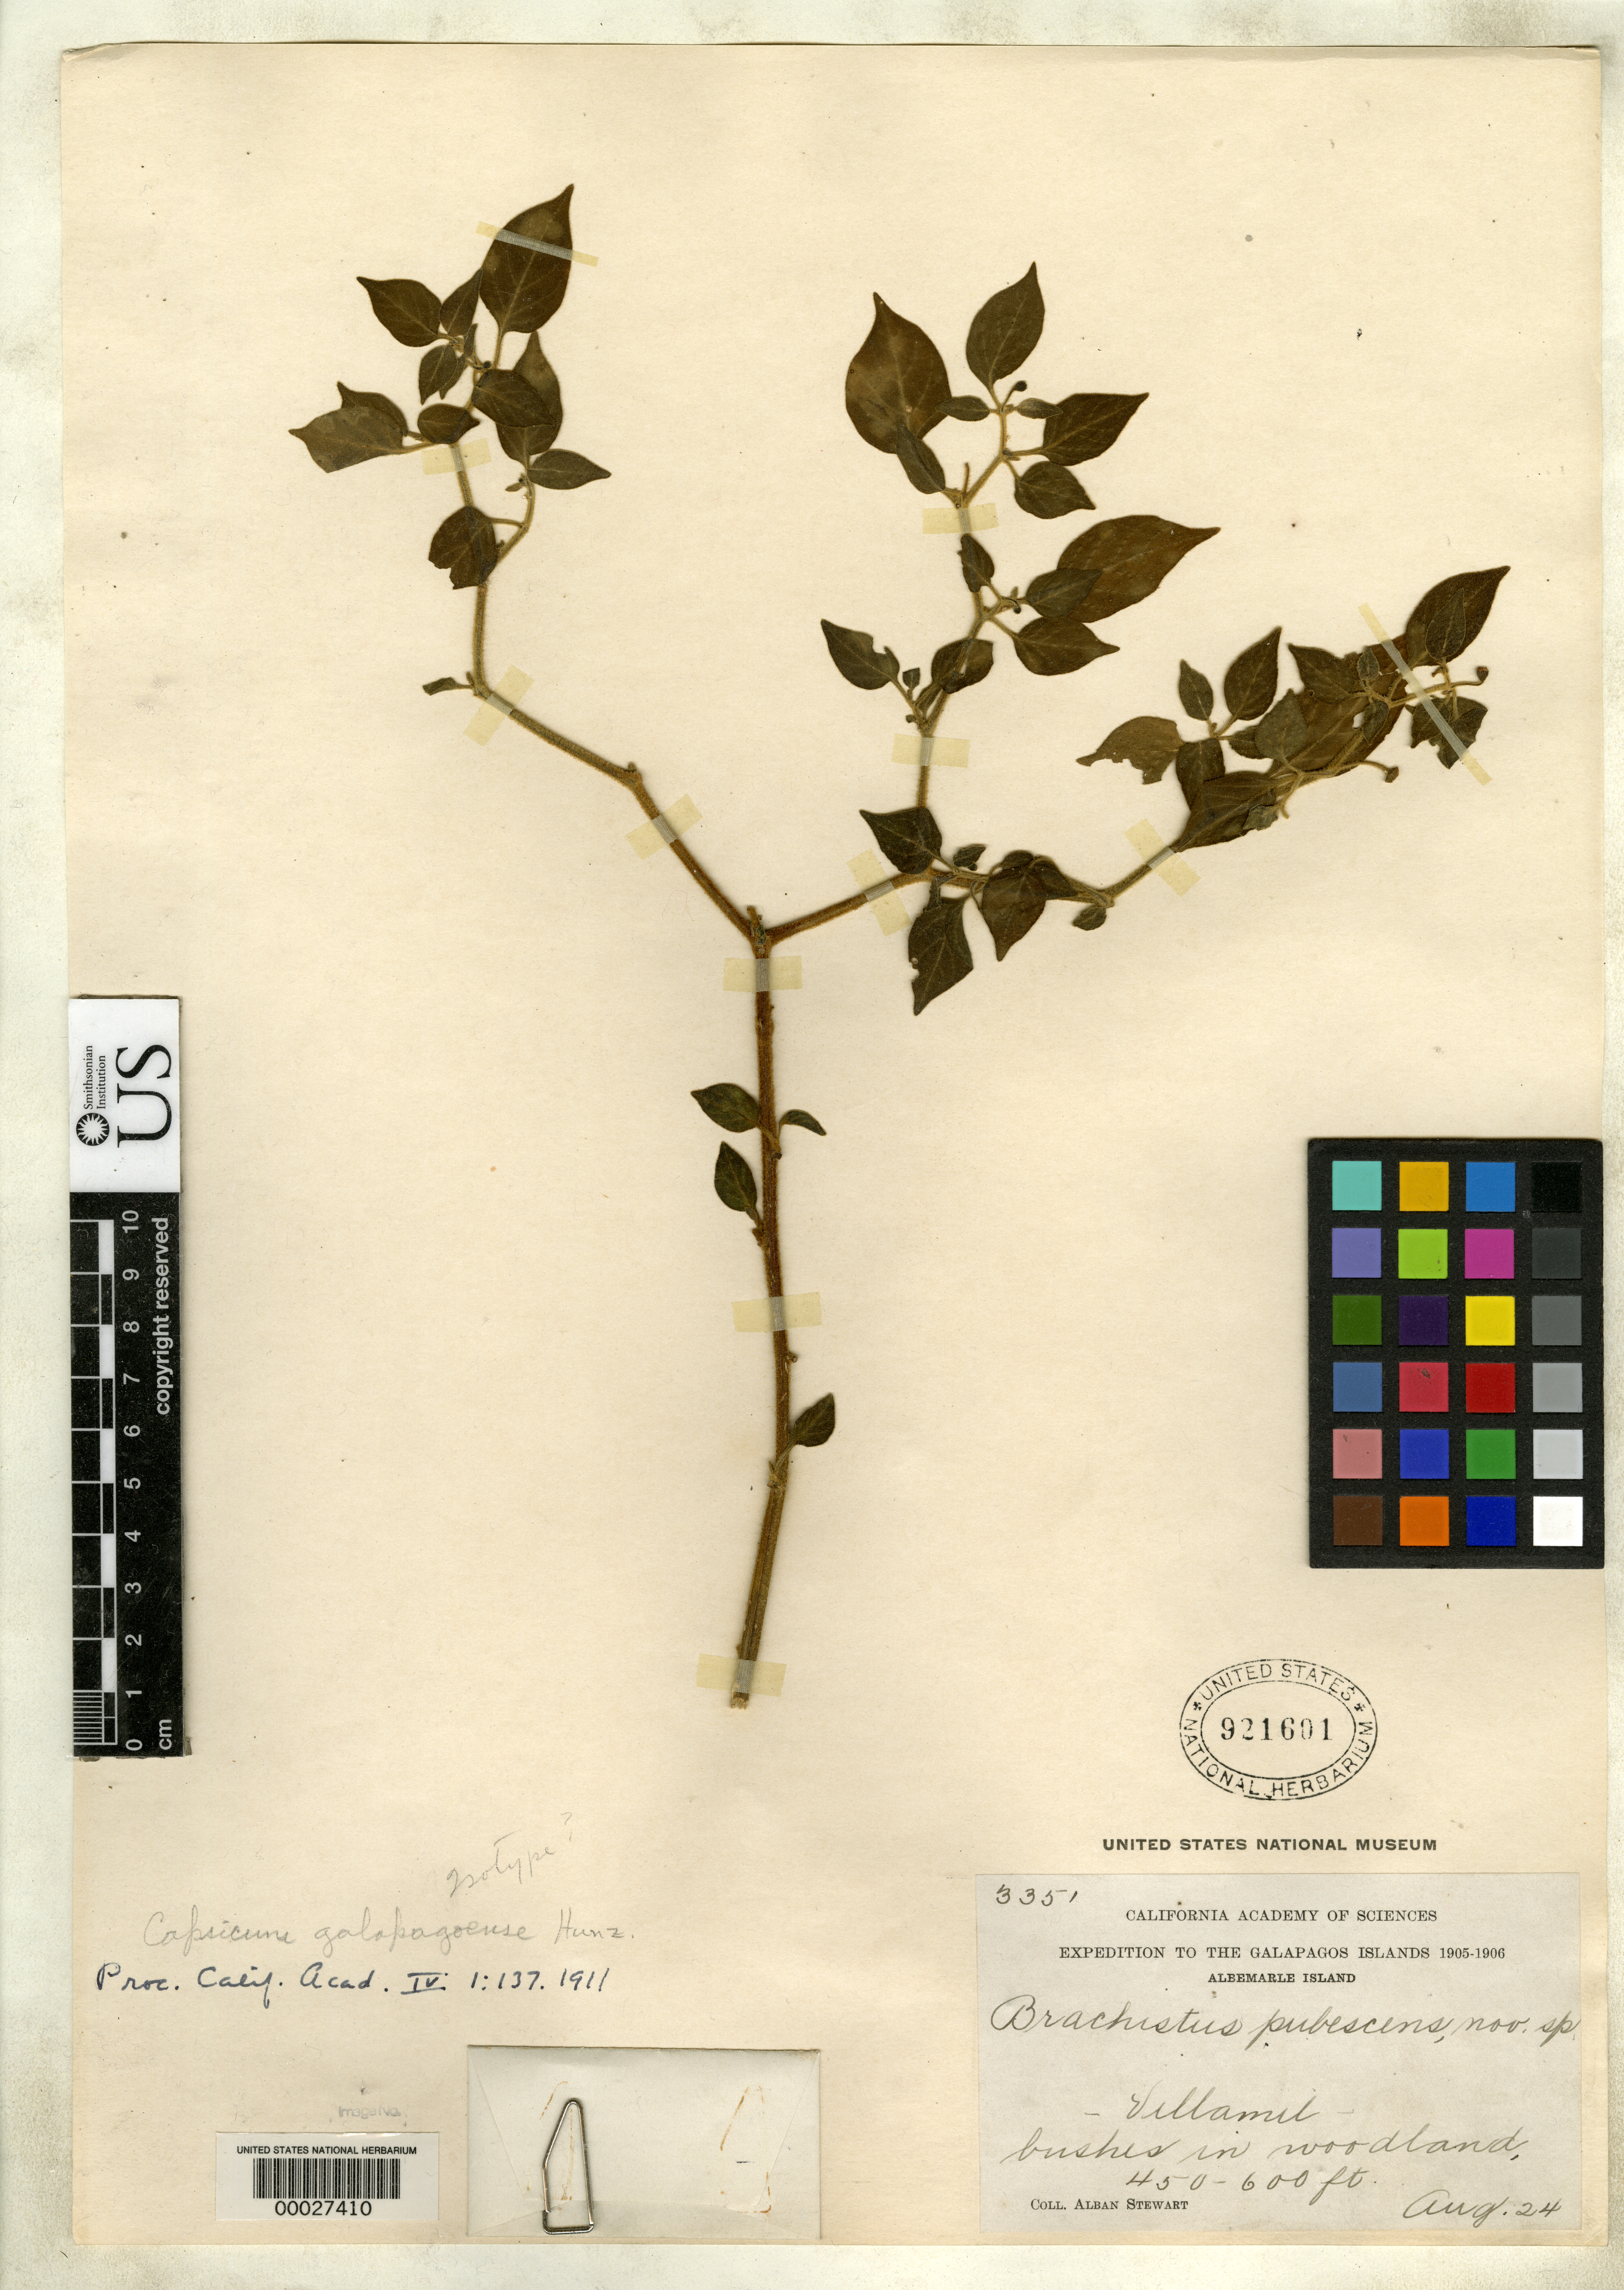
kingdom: Plantae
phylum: Tracheophyta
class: Magnoliopsida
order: Solanales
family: Solanaceae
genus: Brachistus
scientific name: Brachistus pubescens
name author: Stewart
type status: Isosyntype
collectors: A. Stewart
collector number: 3351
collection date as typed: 24 Aug 1905 or 24 Aug 1906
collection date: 1905-08-24 or 1906-08-24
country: Ecuador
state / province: Colón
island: Isabela [Albemarle]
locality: Villamil. [Albermarle I.]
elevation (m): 137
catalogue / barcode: US 921601